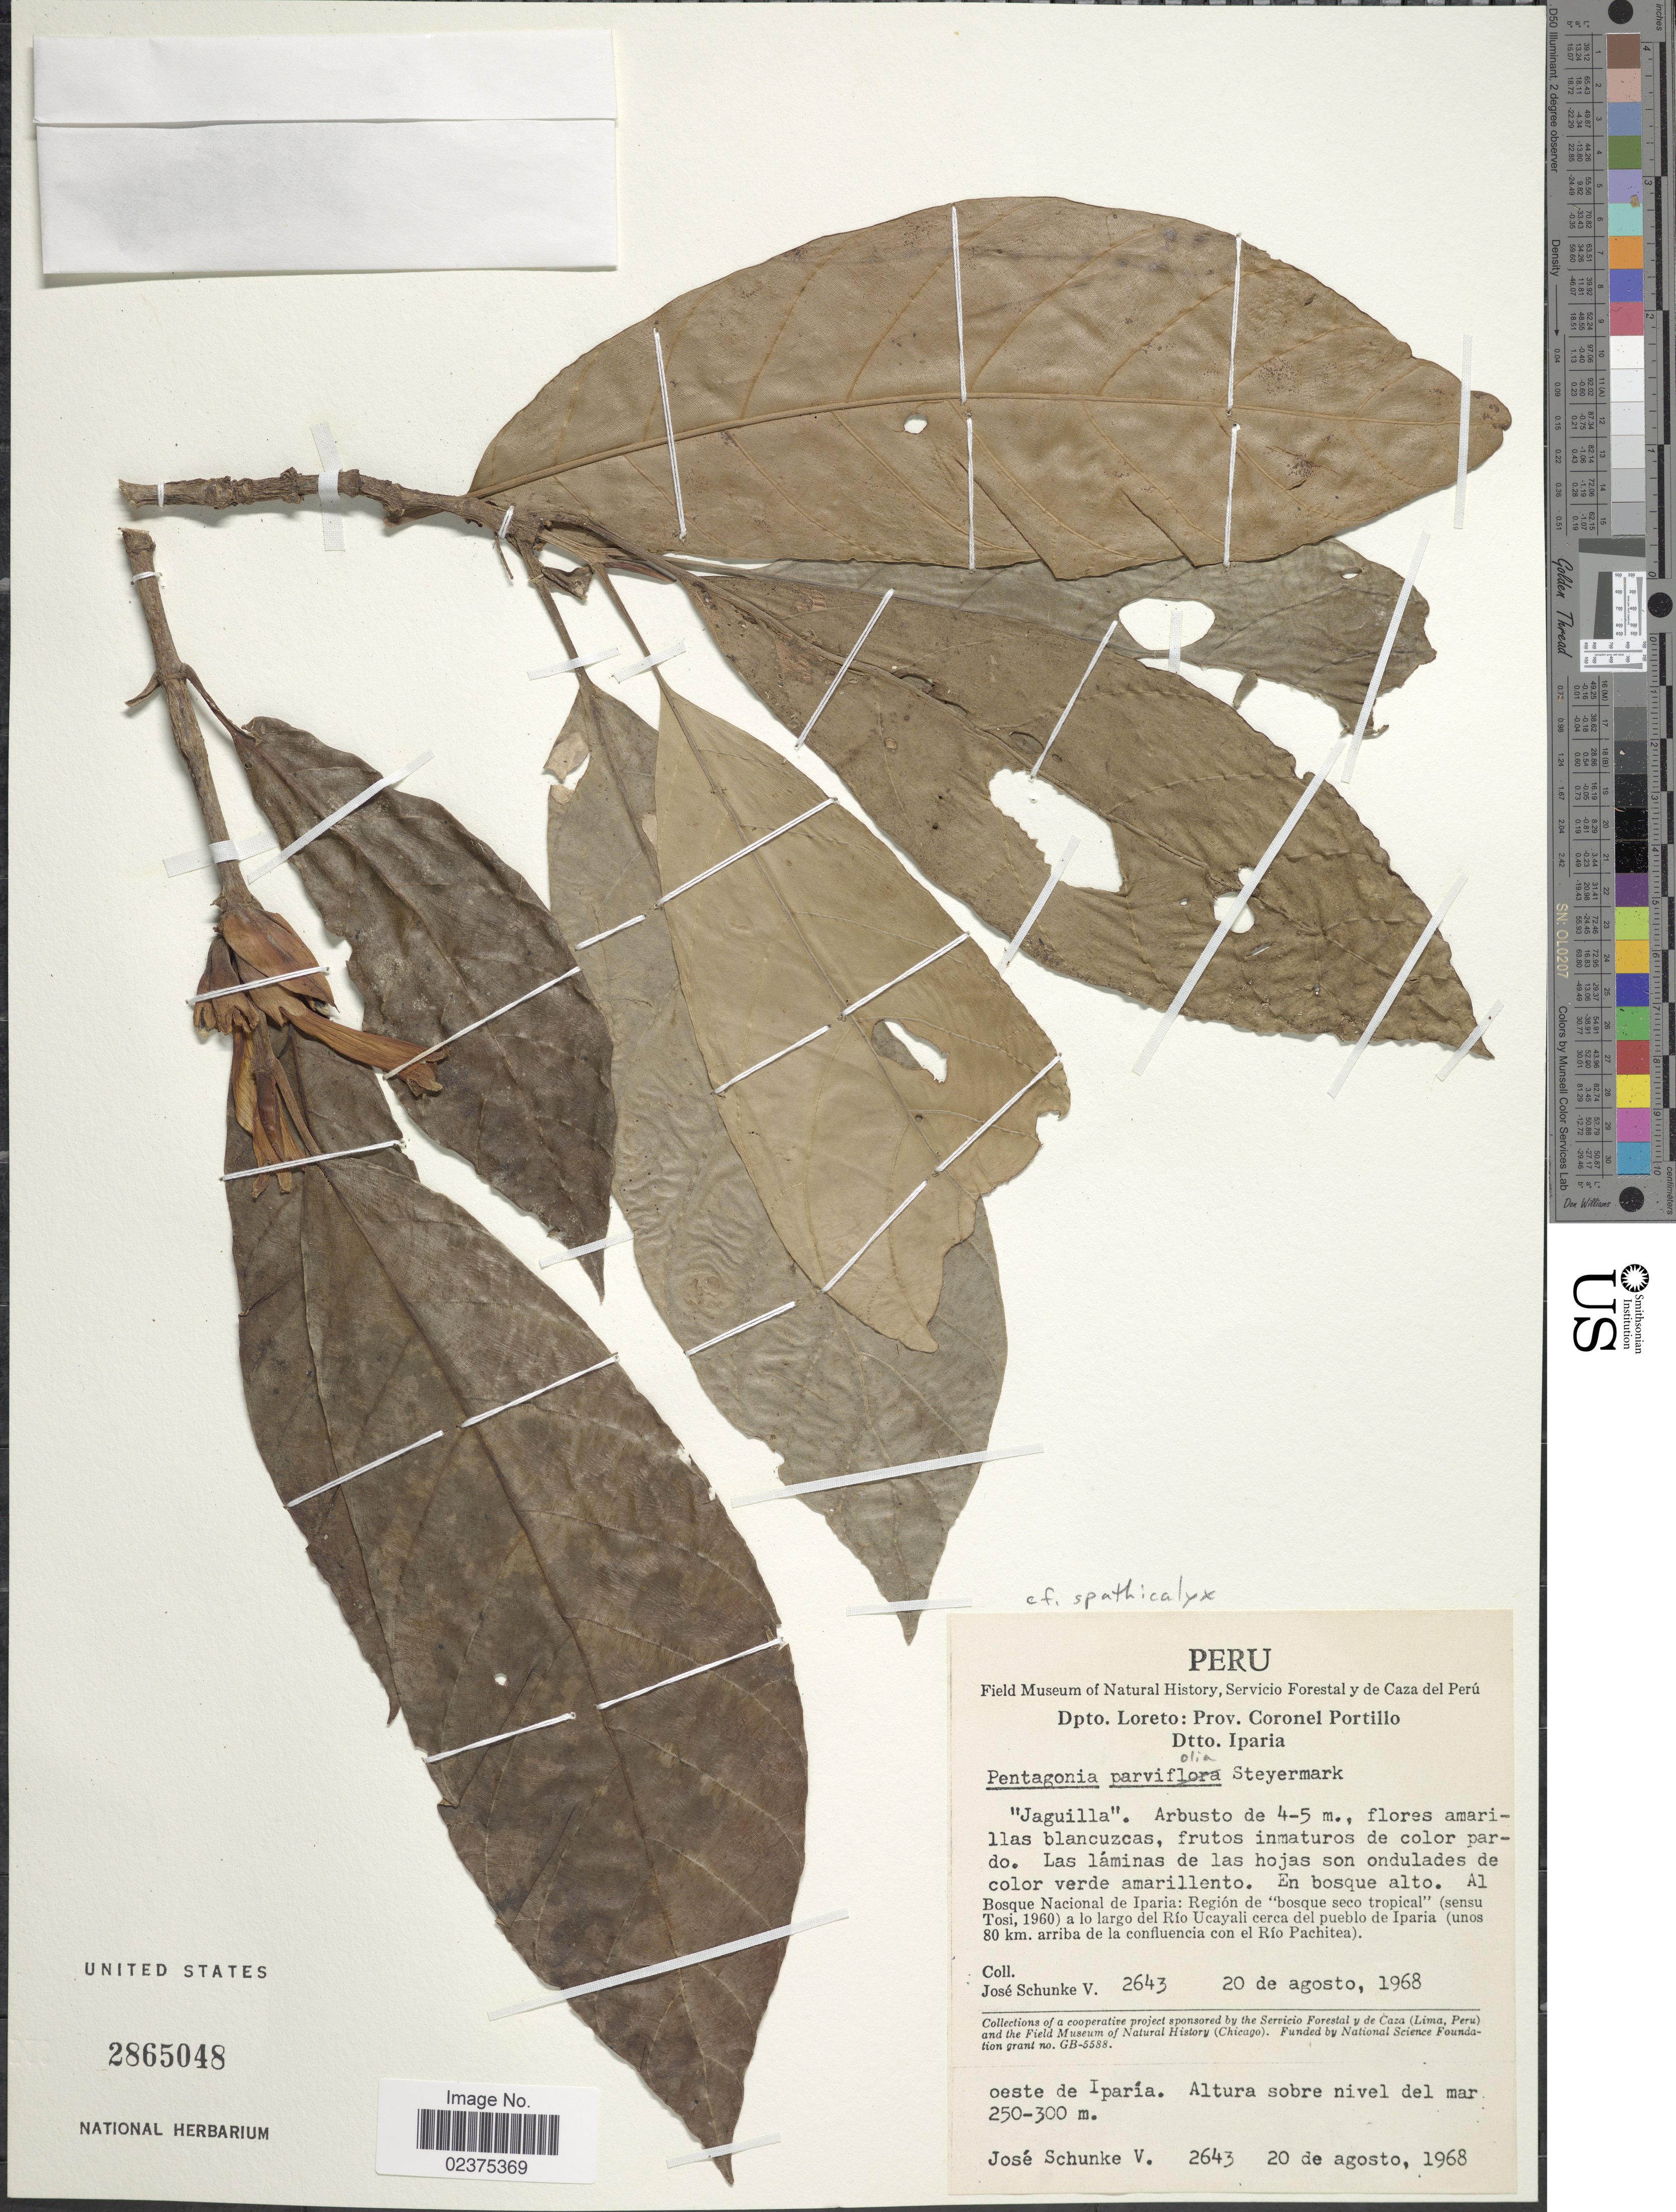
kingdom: Plantae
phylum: Tracheophyta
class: Magnoliopsida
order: Gentianales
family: Rubiaceae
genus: Pentagonia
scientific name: Pentagonia parvifolia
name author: Steyerm.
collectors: J. Schunke Vigo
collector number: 2643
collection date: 1968-08-20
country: Peru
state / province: Loreto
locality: Dpto. Loreto: prov. Coronel Portillo: Dtto. Iparia, Bosque Nacional de Iparia: Region de bosque seco tropical (sensu Tosi 1960) a lo largo del Rio Ucayali cerca del pueblo de Iparia (unos 80 km. arriba de la confluencia con el Rio Pachita, Oeste de Iparia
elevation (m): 250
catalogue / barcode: US 2865048